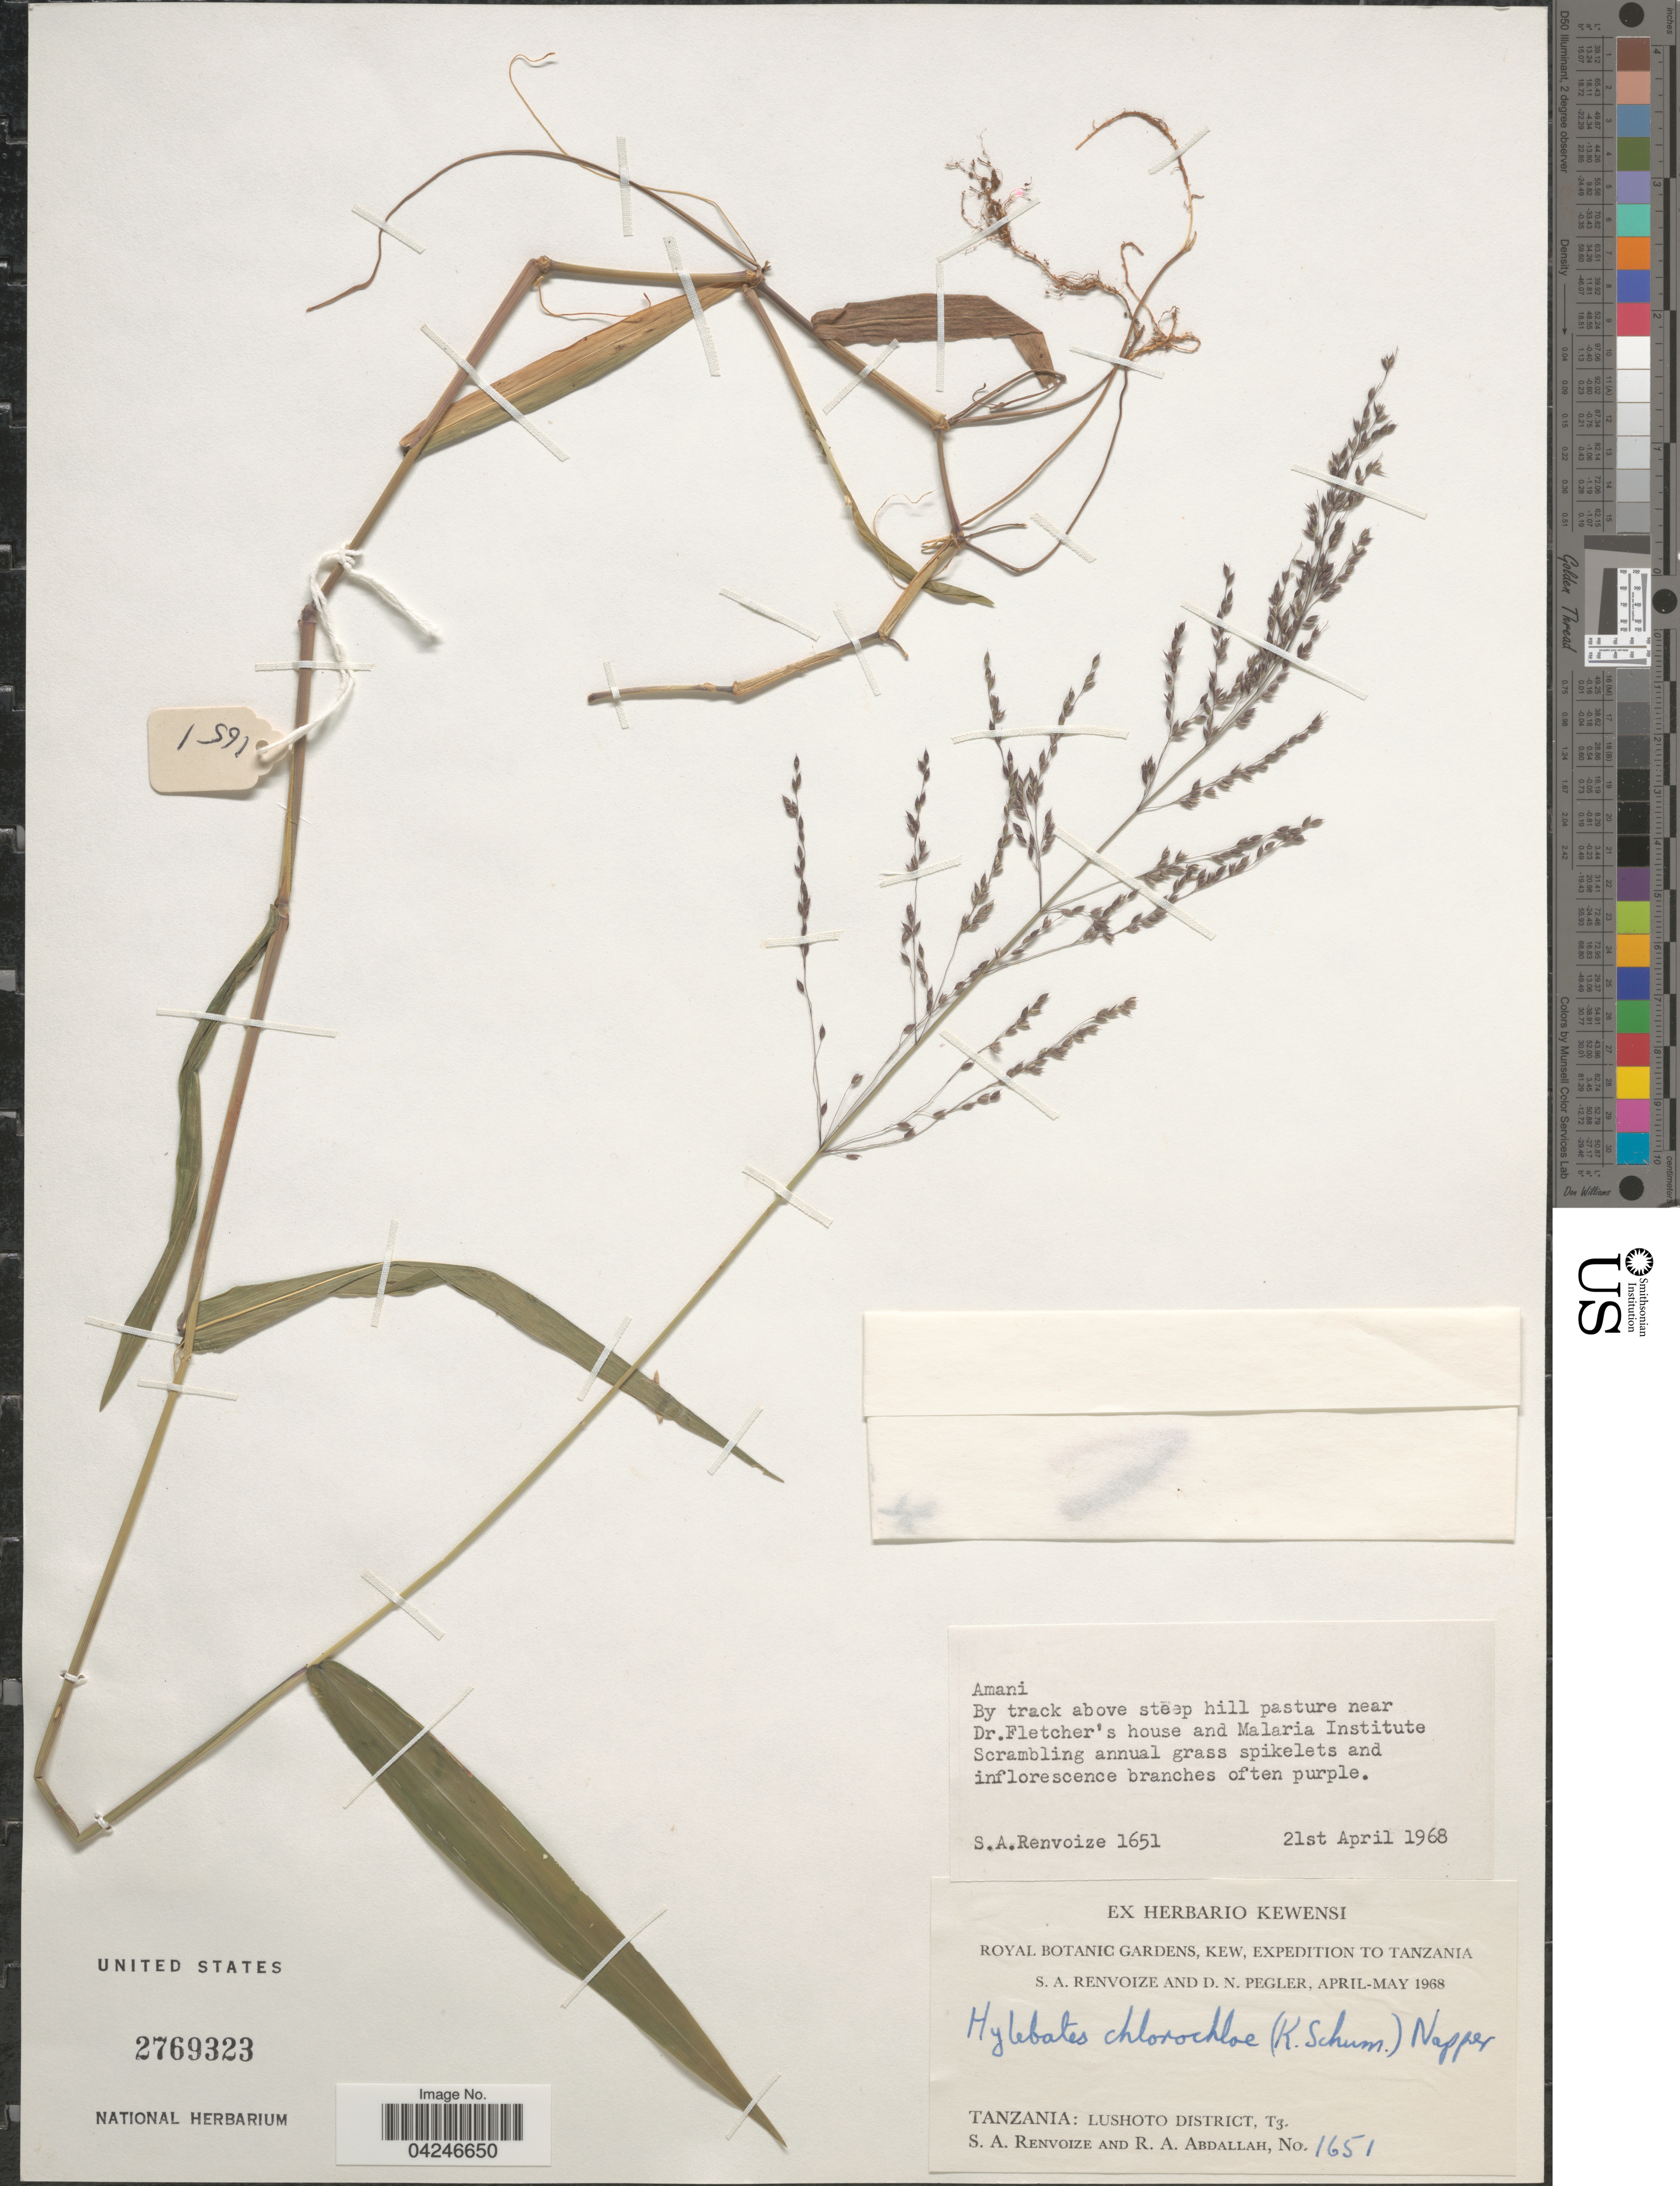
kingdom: Plantae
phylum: Tracheophyta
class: Liliopsida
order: Poales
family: Poaceae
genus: Hylebates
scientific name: Hylebates chlorochloe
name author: (K. Schum.) Napper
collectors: S. A. Renvoize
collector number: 1651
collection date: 1968-04-21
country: Tanzania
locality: Amani. By track above steep hill pasture near Dr.Fletcher's house and Malaria Institute. Royal Botanic Gardens, Kew, Expedition to Tanzania. Lushoto District, T3.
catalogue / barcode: US 2769323